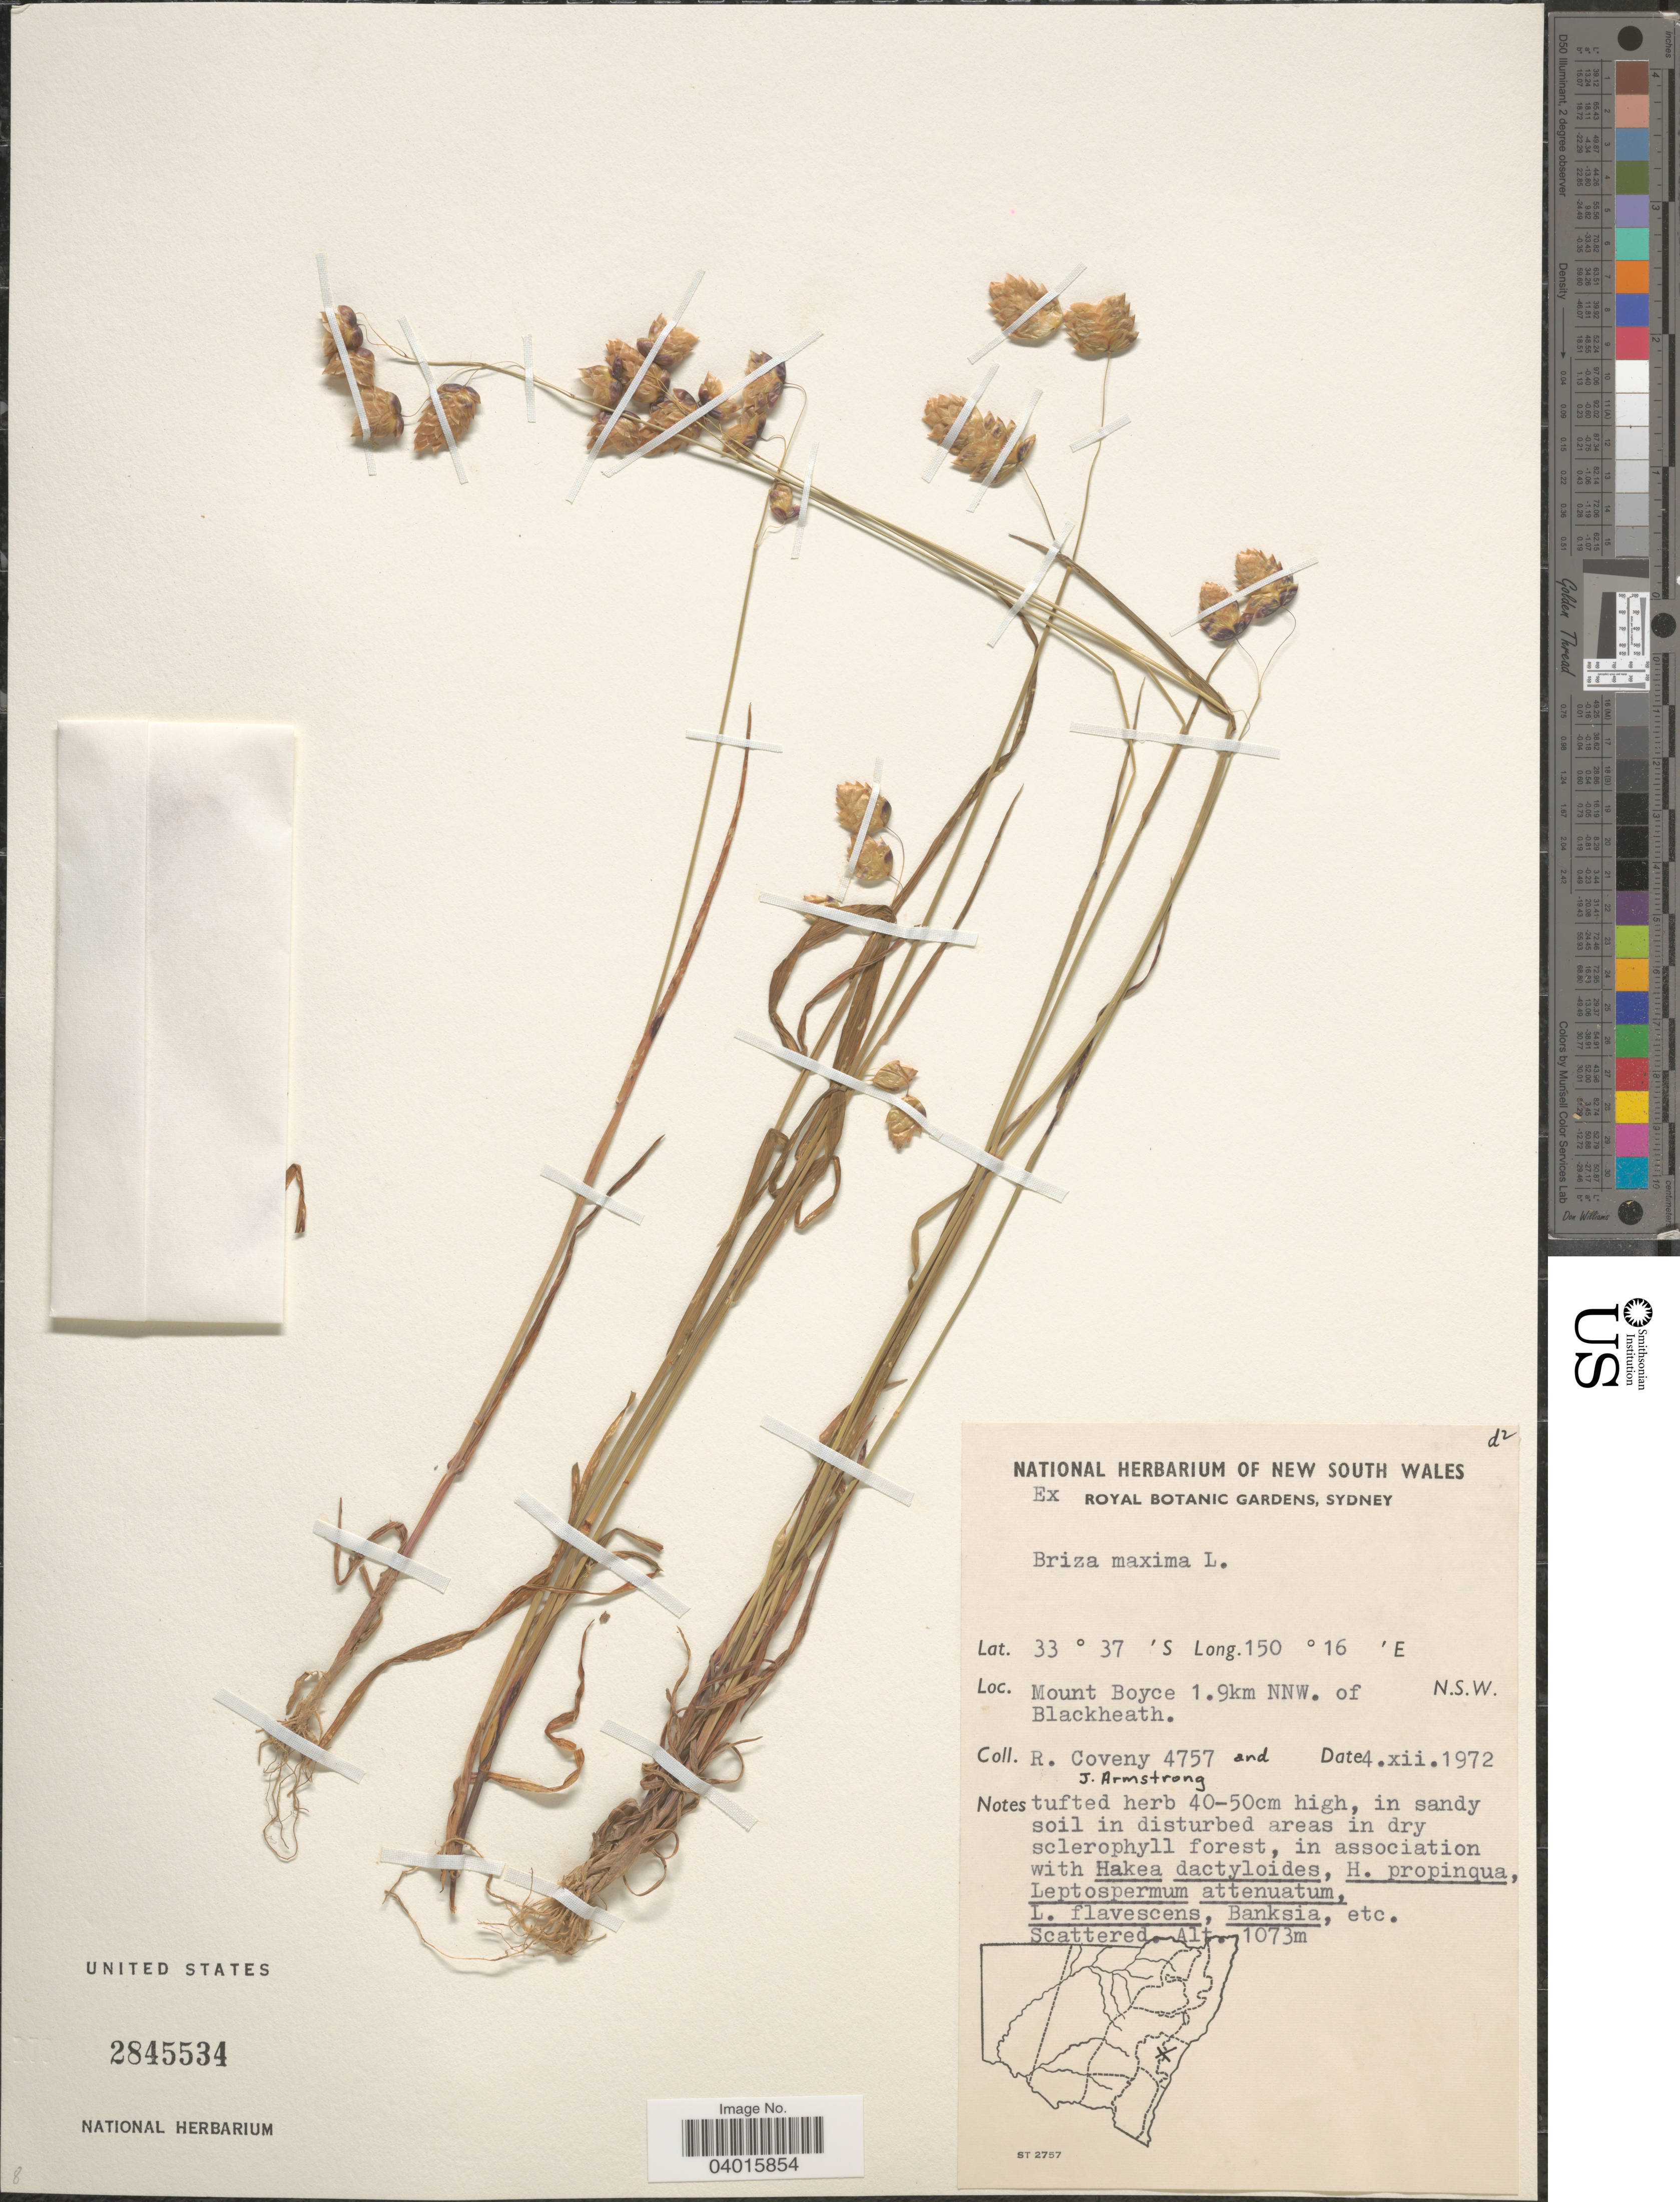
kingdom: Plantae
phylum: Tracheophyta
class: Liliopsida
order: Poales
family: Poaceae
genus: Briza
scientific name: Briza maxima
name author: L.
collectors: R. Coveny & J. Armstrong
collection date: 1972-12-04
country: Australia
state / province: New South Wales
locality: Mount Boyce 1.9km NNW. of Blackheath N.S.W.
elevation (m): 1073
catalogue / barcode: US 2845534